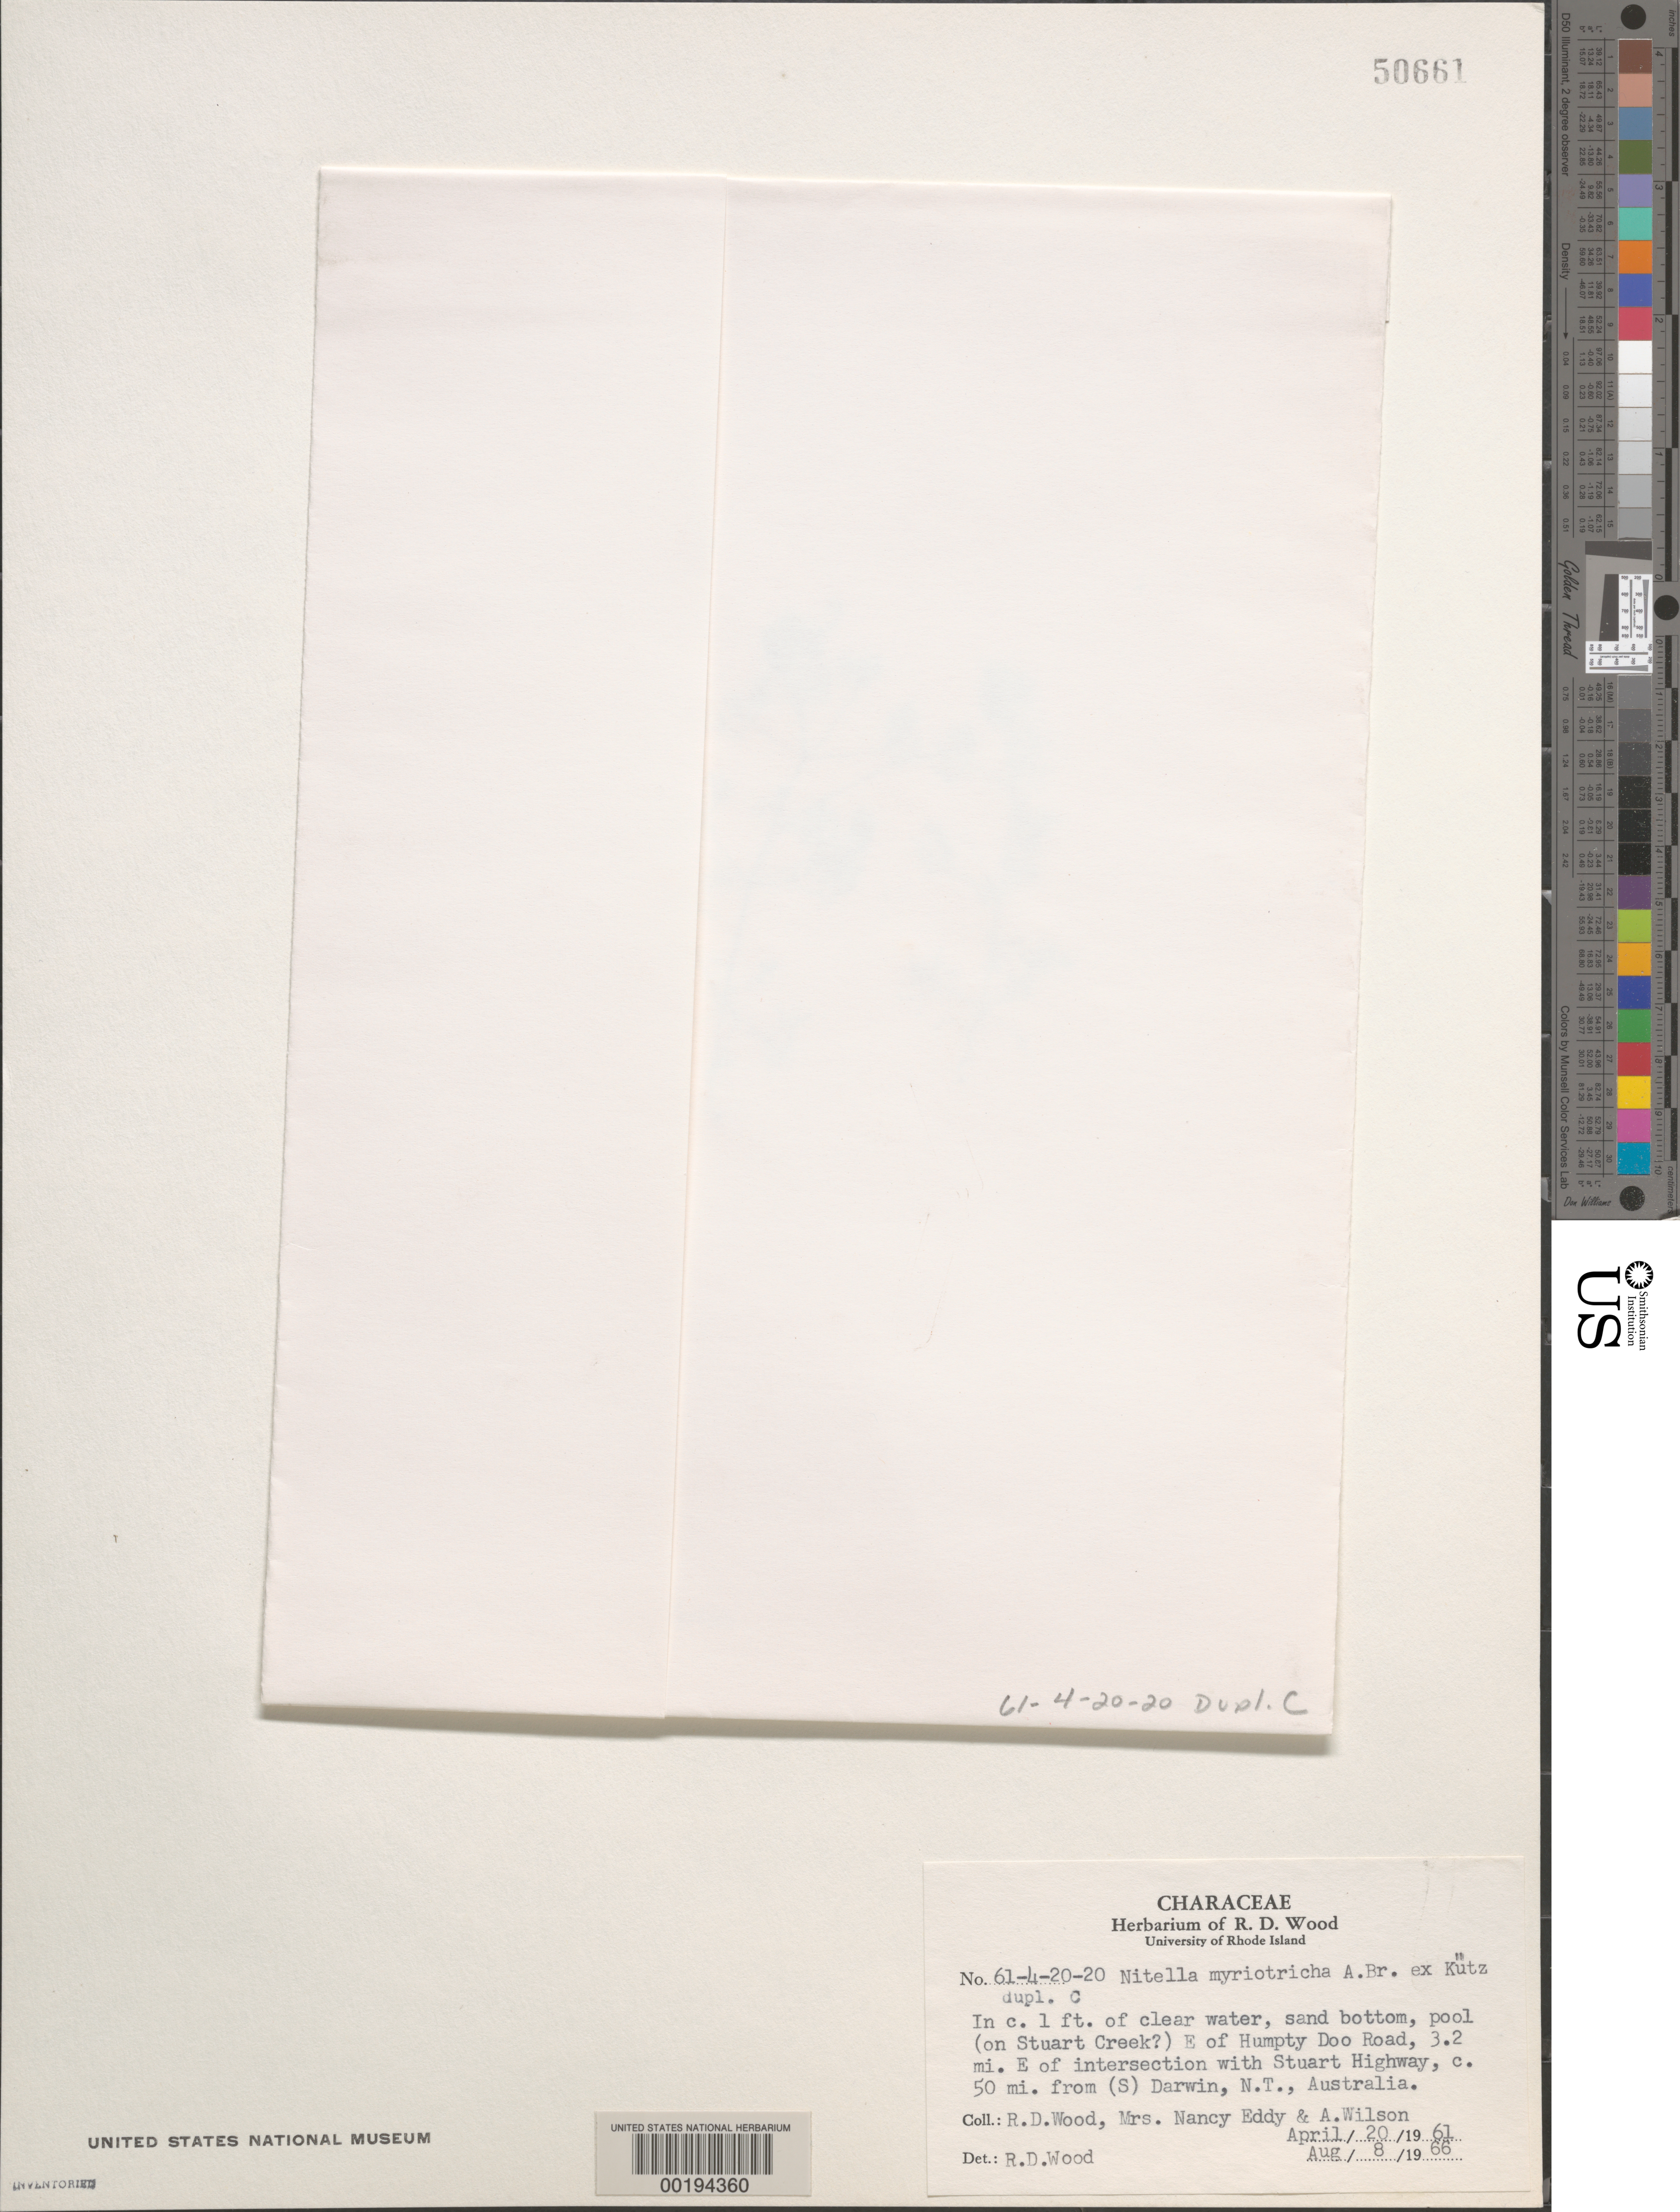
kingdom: Plantae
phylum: Charophyta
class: Charophyceae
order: Charales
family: Characeae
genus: Nitella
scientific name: Nitella myriotricha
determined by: Wood, R. D.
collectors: R. Wood, N. Eddy & A. Wilson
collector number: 61-4-20-20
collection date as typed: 20 Apr 1961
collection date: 1961-04-20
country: Australia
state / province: Northern Territory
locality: Stuart creek, ca. 50 miles from darwin, 3.2 miles east of stuart highway-humpty doo road junction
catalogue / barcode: US 50661